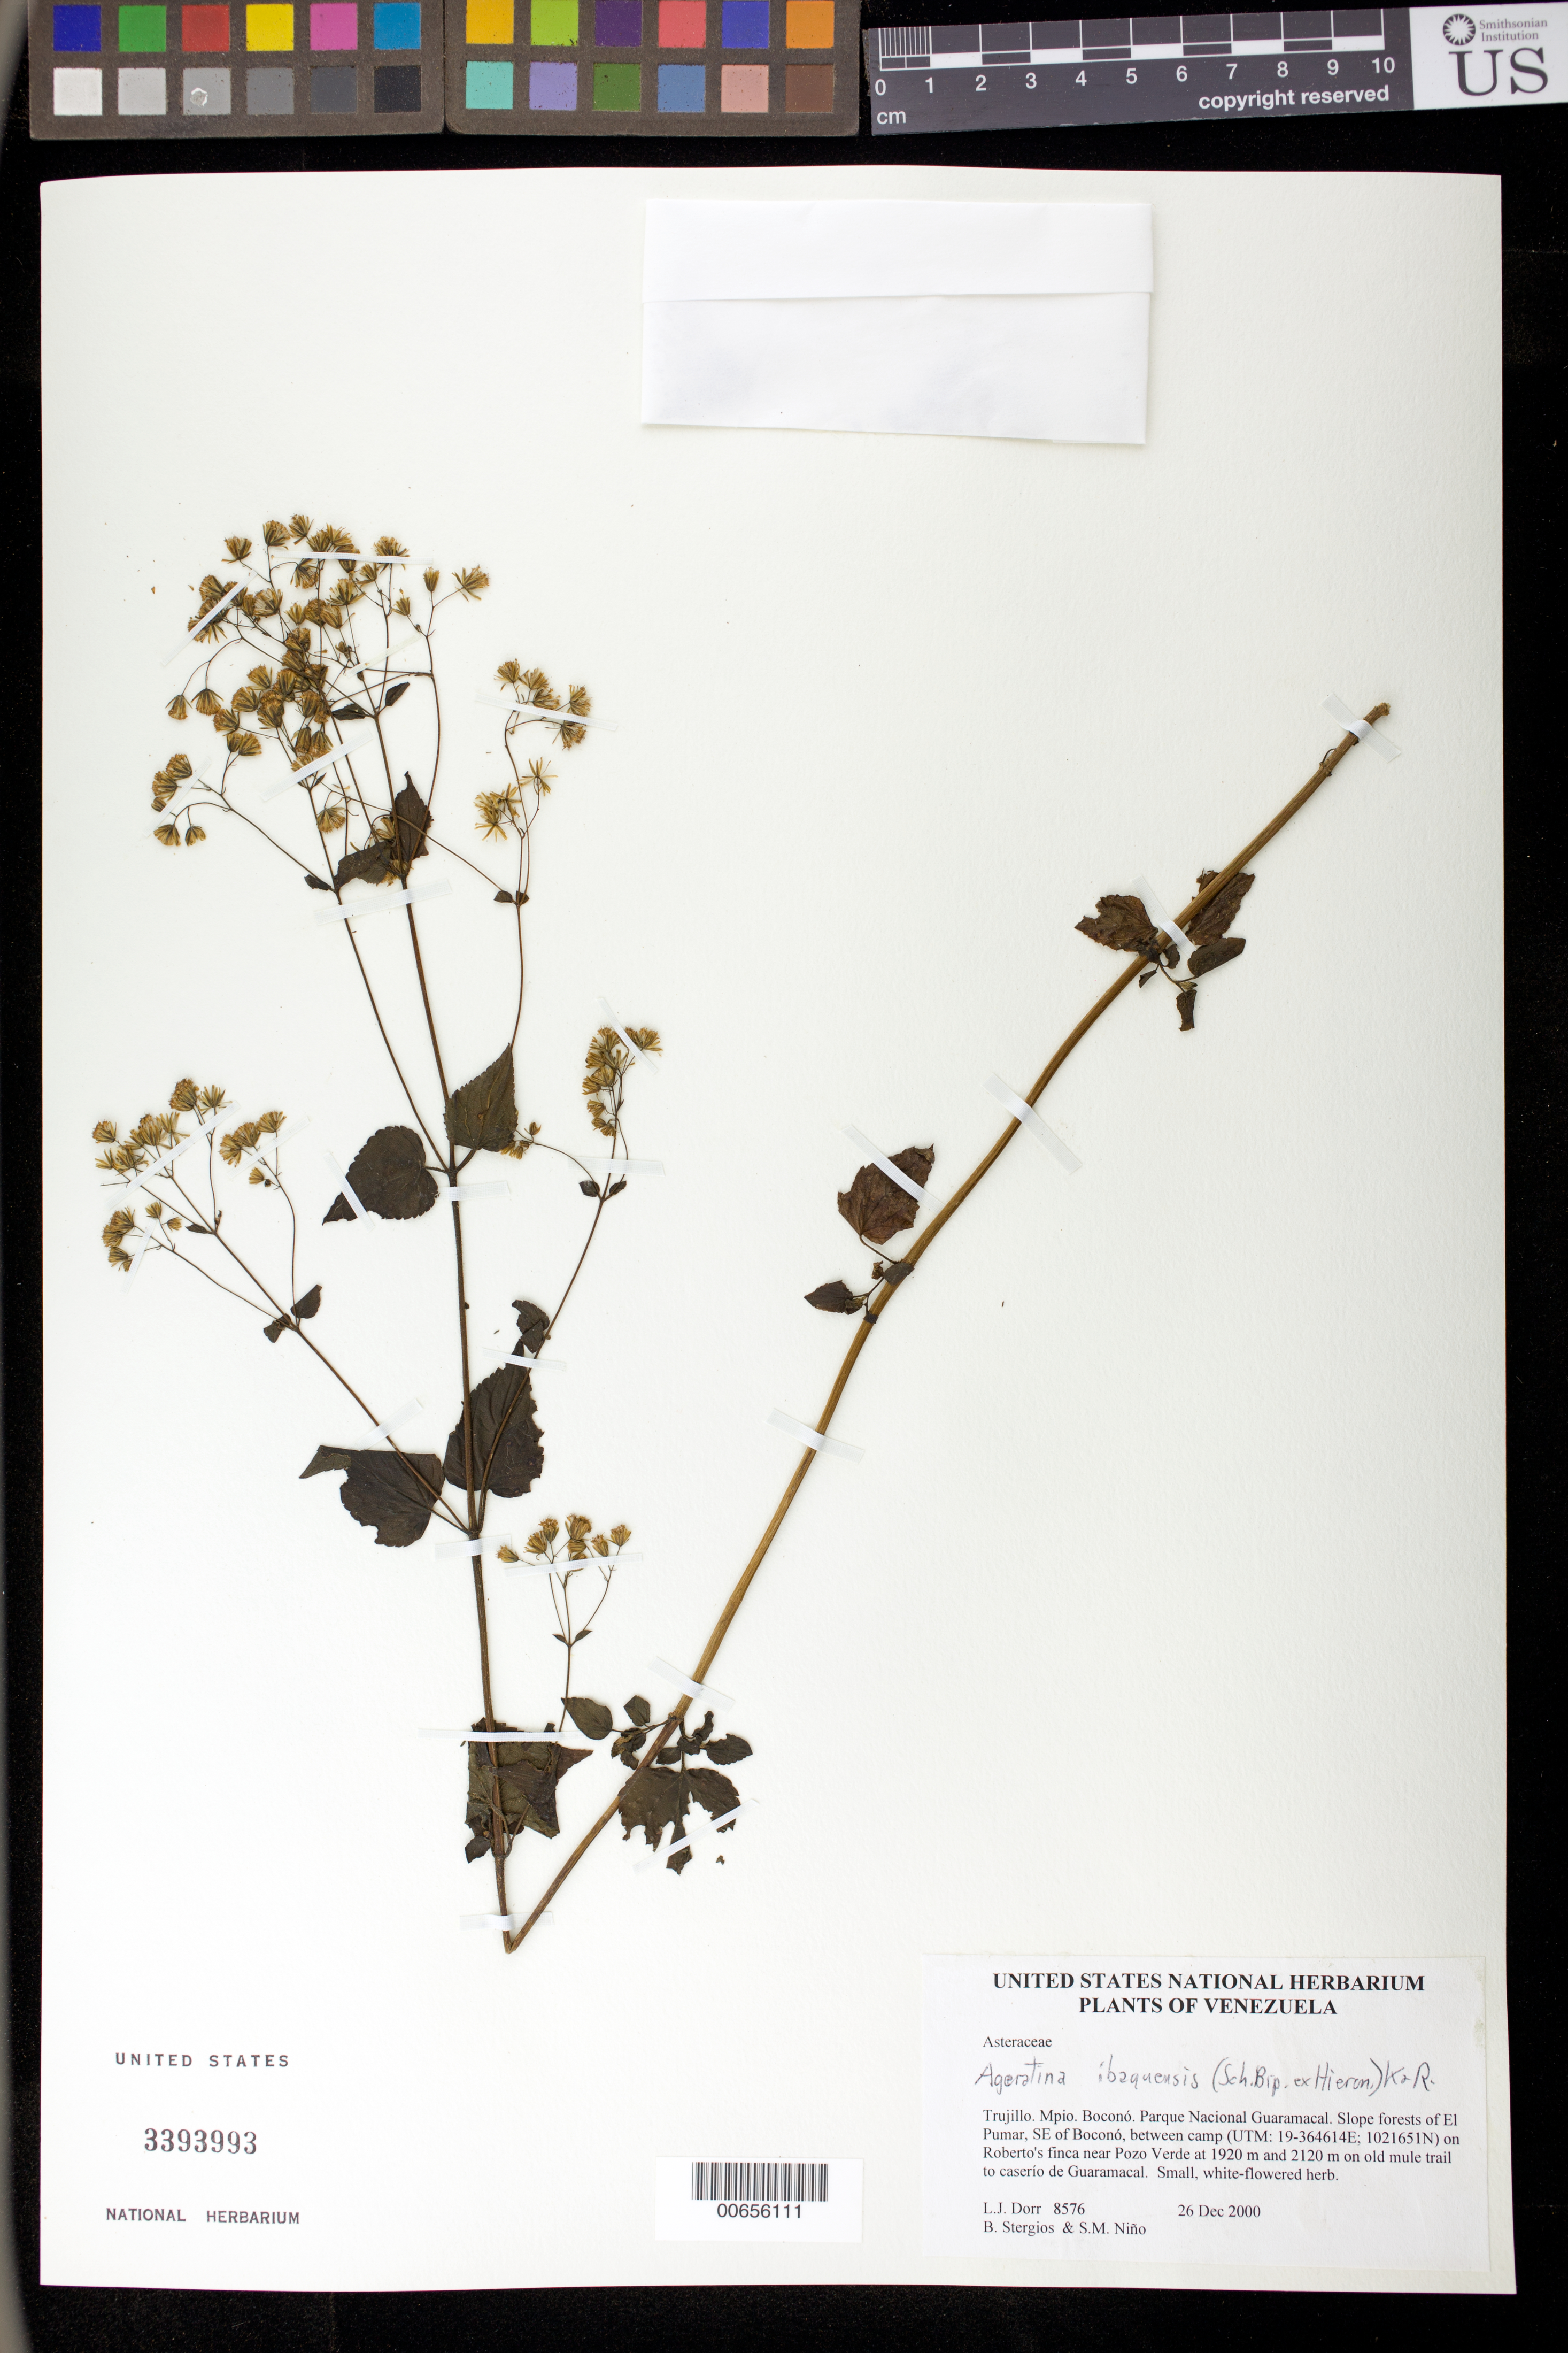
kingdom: Plantae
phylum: Tracheophyta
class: Magnoliopsida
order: Asterales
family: Asteraceae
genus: Ageratina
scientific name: Ageratina ibaguensis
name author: (Sch. Bip. ex Hieron.) R.M. King & H. Rob.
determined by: Robinson, Harold E., (US)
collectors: L. J. Dorr, B. G. Stergios & S. M. Niño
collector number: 8576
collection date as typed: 26 Dec 2000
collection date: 2000-12-26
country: Venezuela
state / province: Trujillo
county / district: Boconó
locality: Parque Nacional Guaramacal. El Pumar, SE of Boconó, between camp on Roberto's finca near Pozo Verde at 1920 m and 2120 m on old mule trail to caserío de Guaramacal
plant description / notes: PORT, US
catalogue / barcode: US 3393993